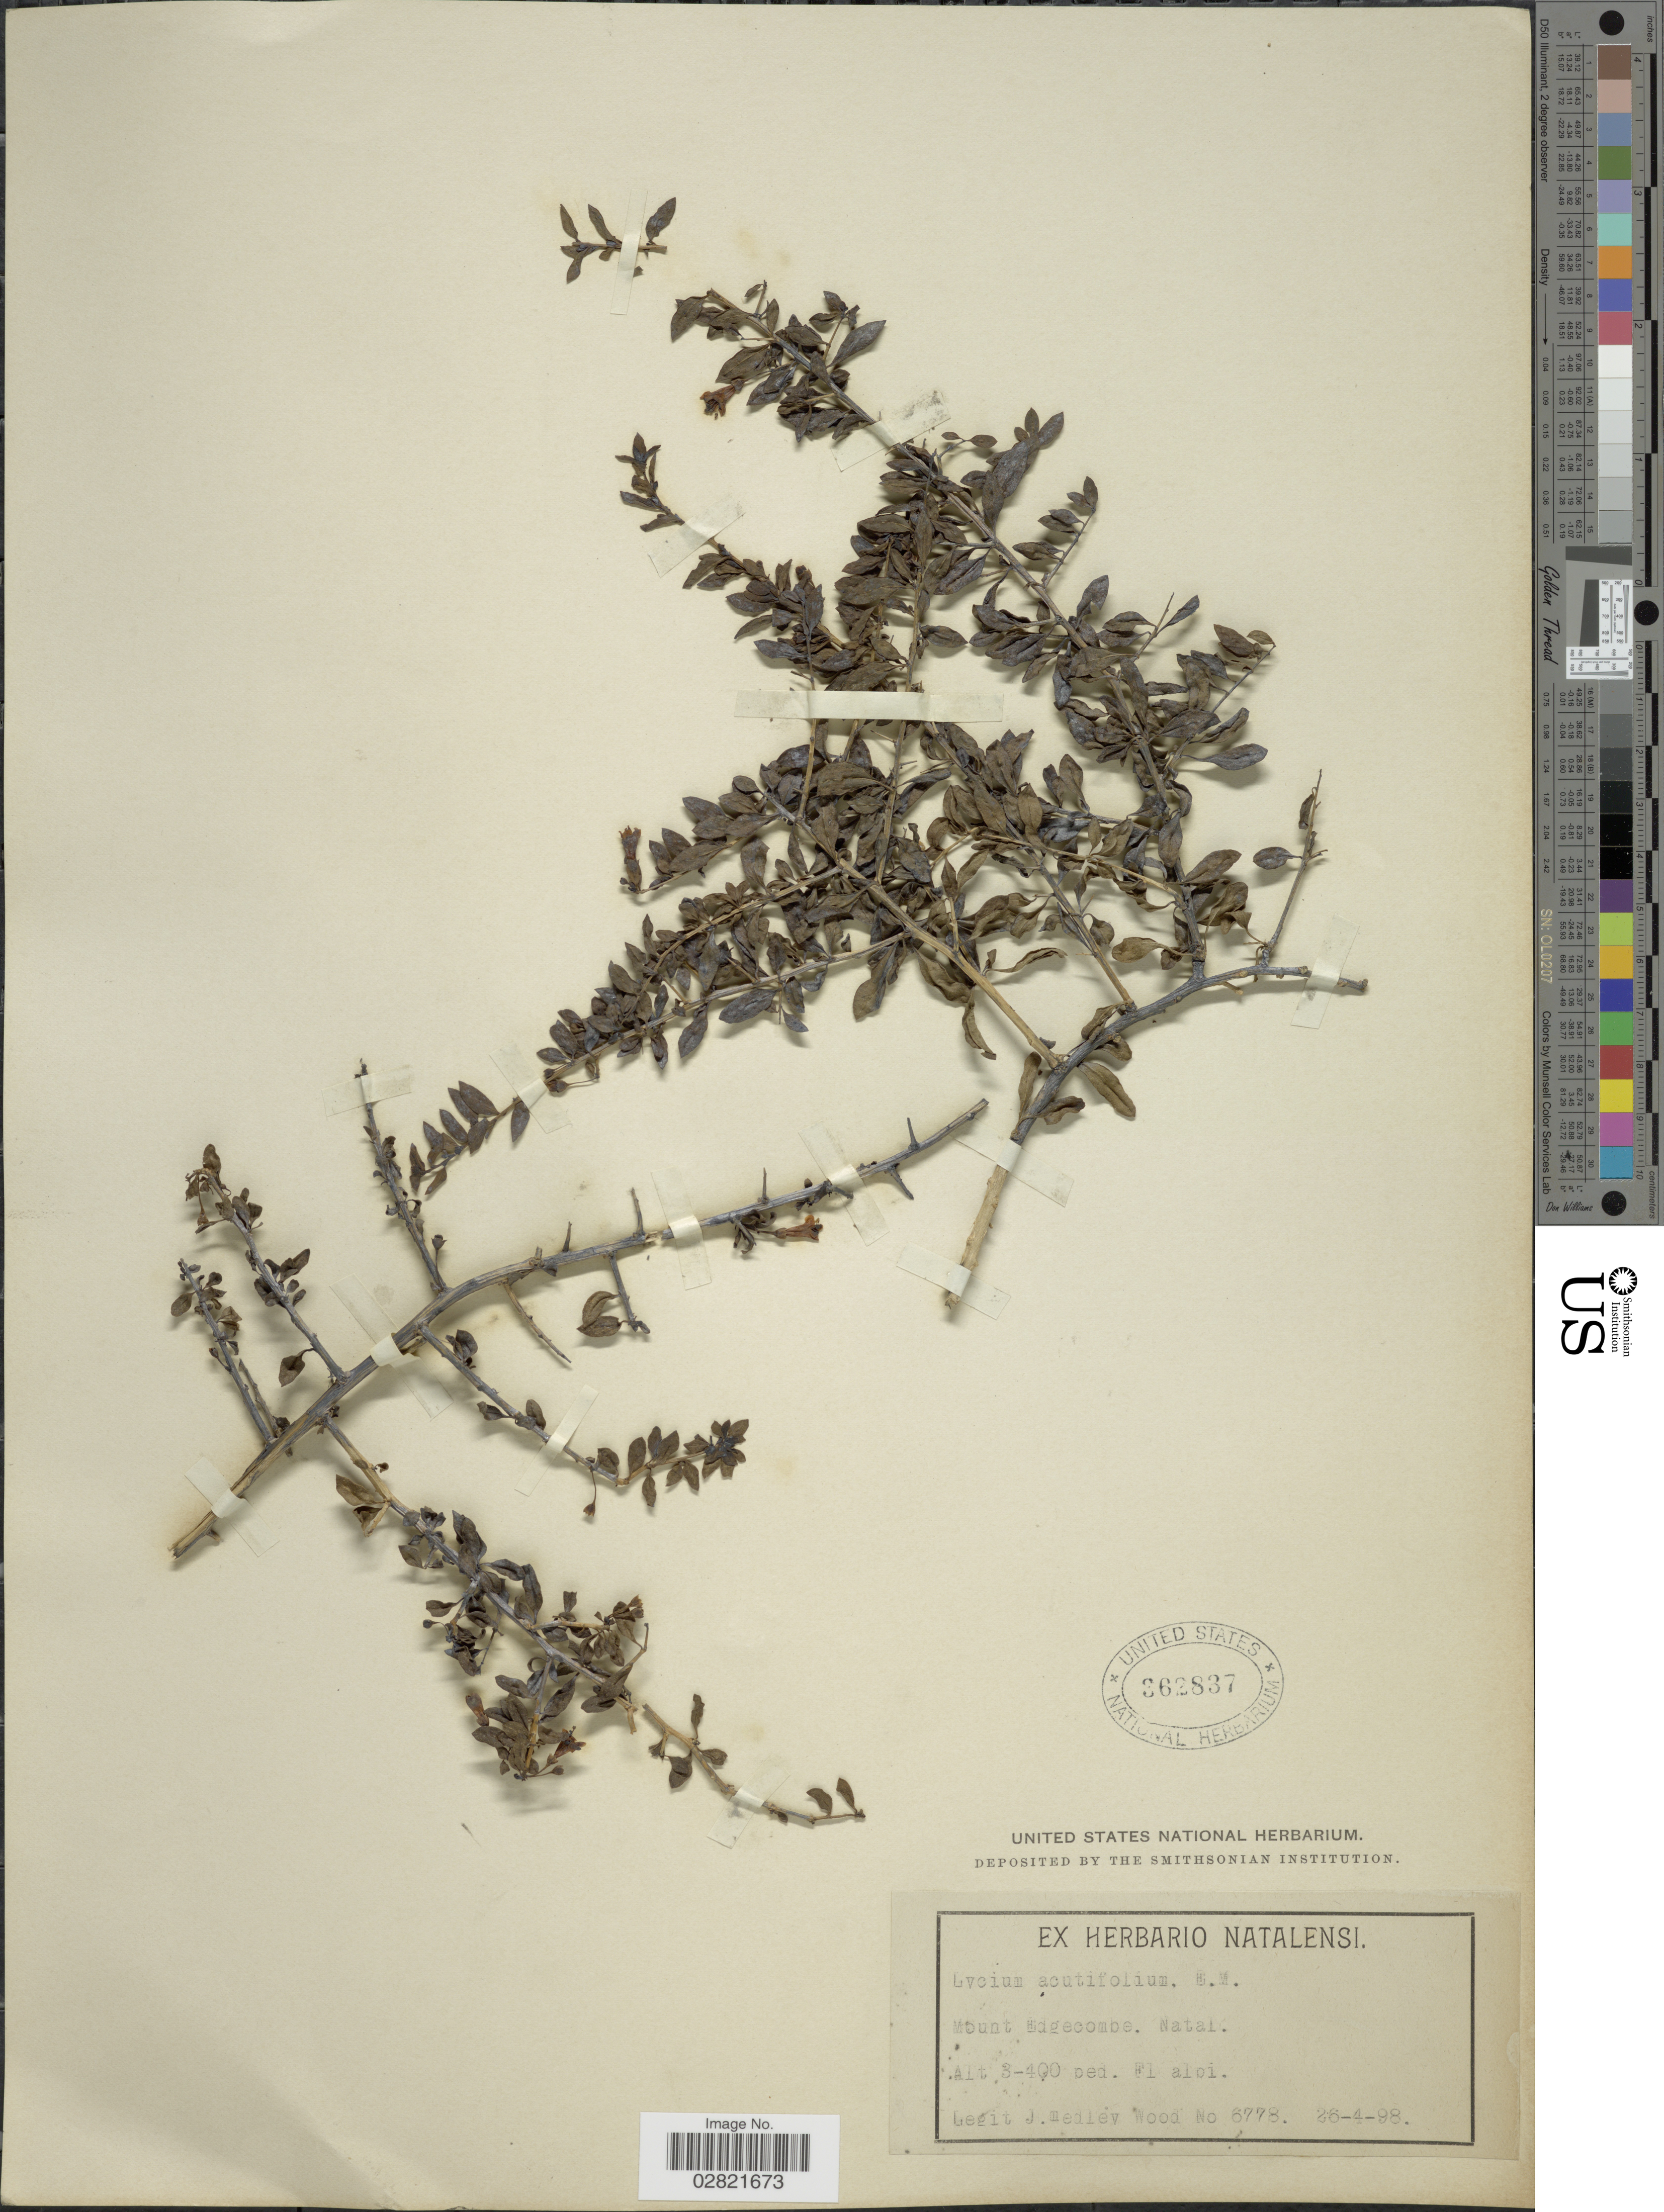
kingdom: Plantae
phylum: Tracheophyta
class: Magnoliopsida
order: Solanales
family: Solanaceae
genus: Lycium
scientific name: Lycium acutifolium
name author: Dunal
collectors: J. Medley Wood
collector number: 6778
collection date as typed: Transcribed d/m/y: 26/4/98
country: South Africa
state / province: KwaZulu-Natal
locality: Mount Edgecombe. Natal.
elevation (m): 91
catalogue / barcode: US 362837